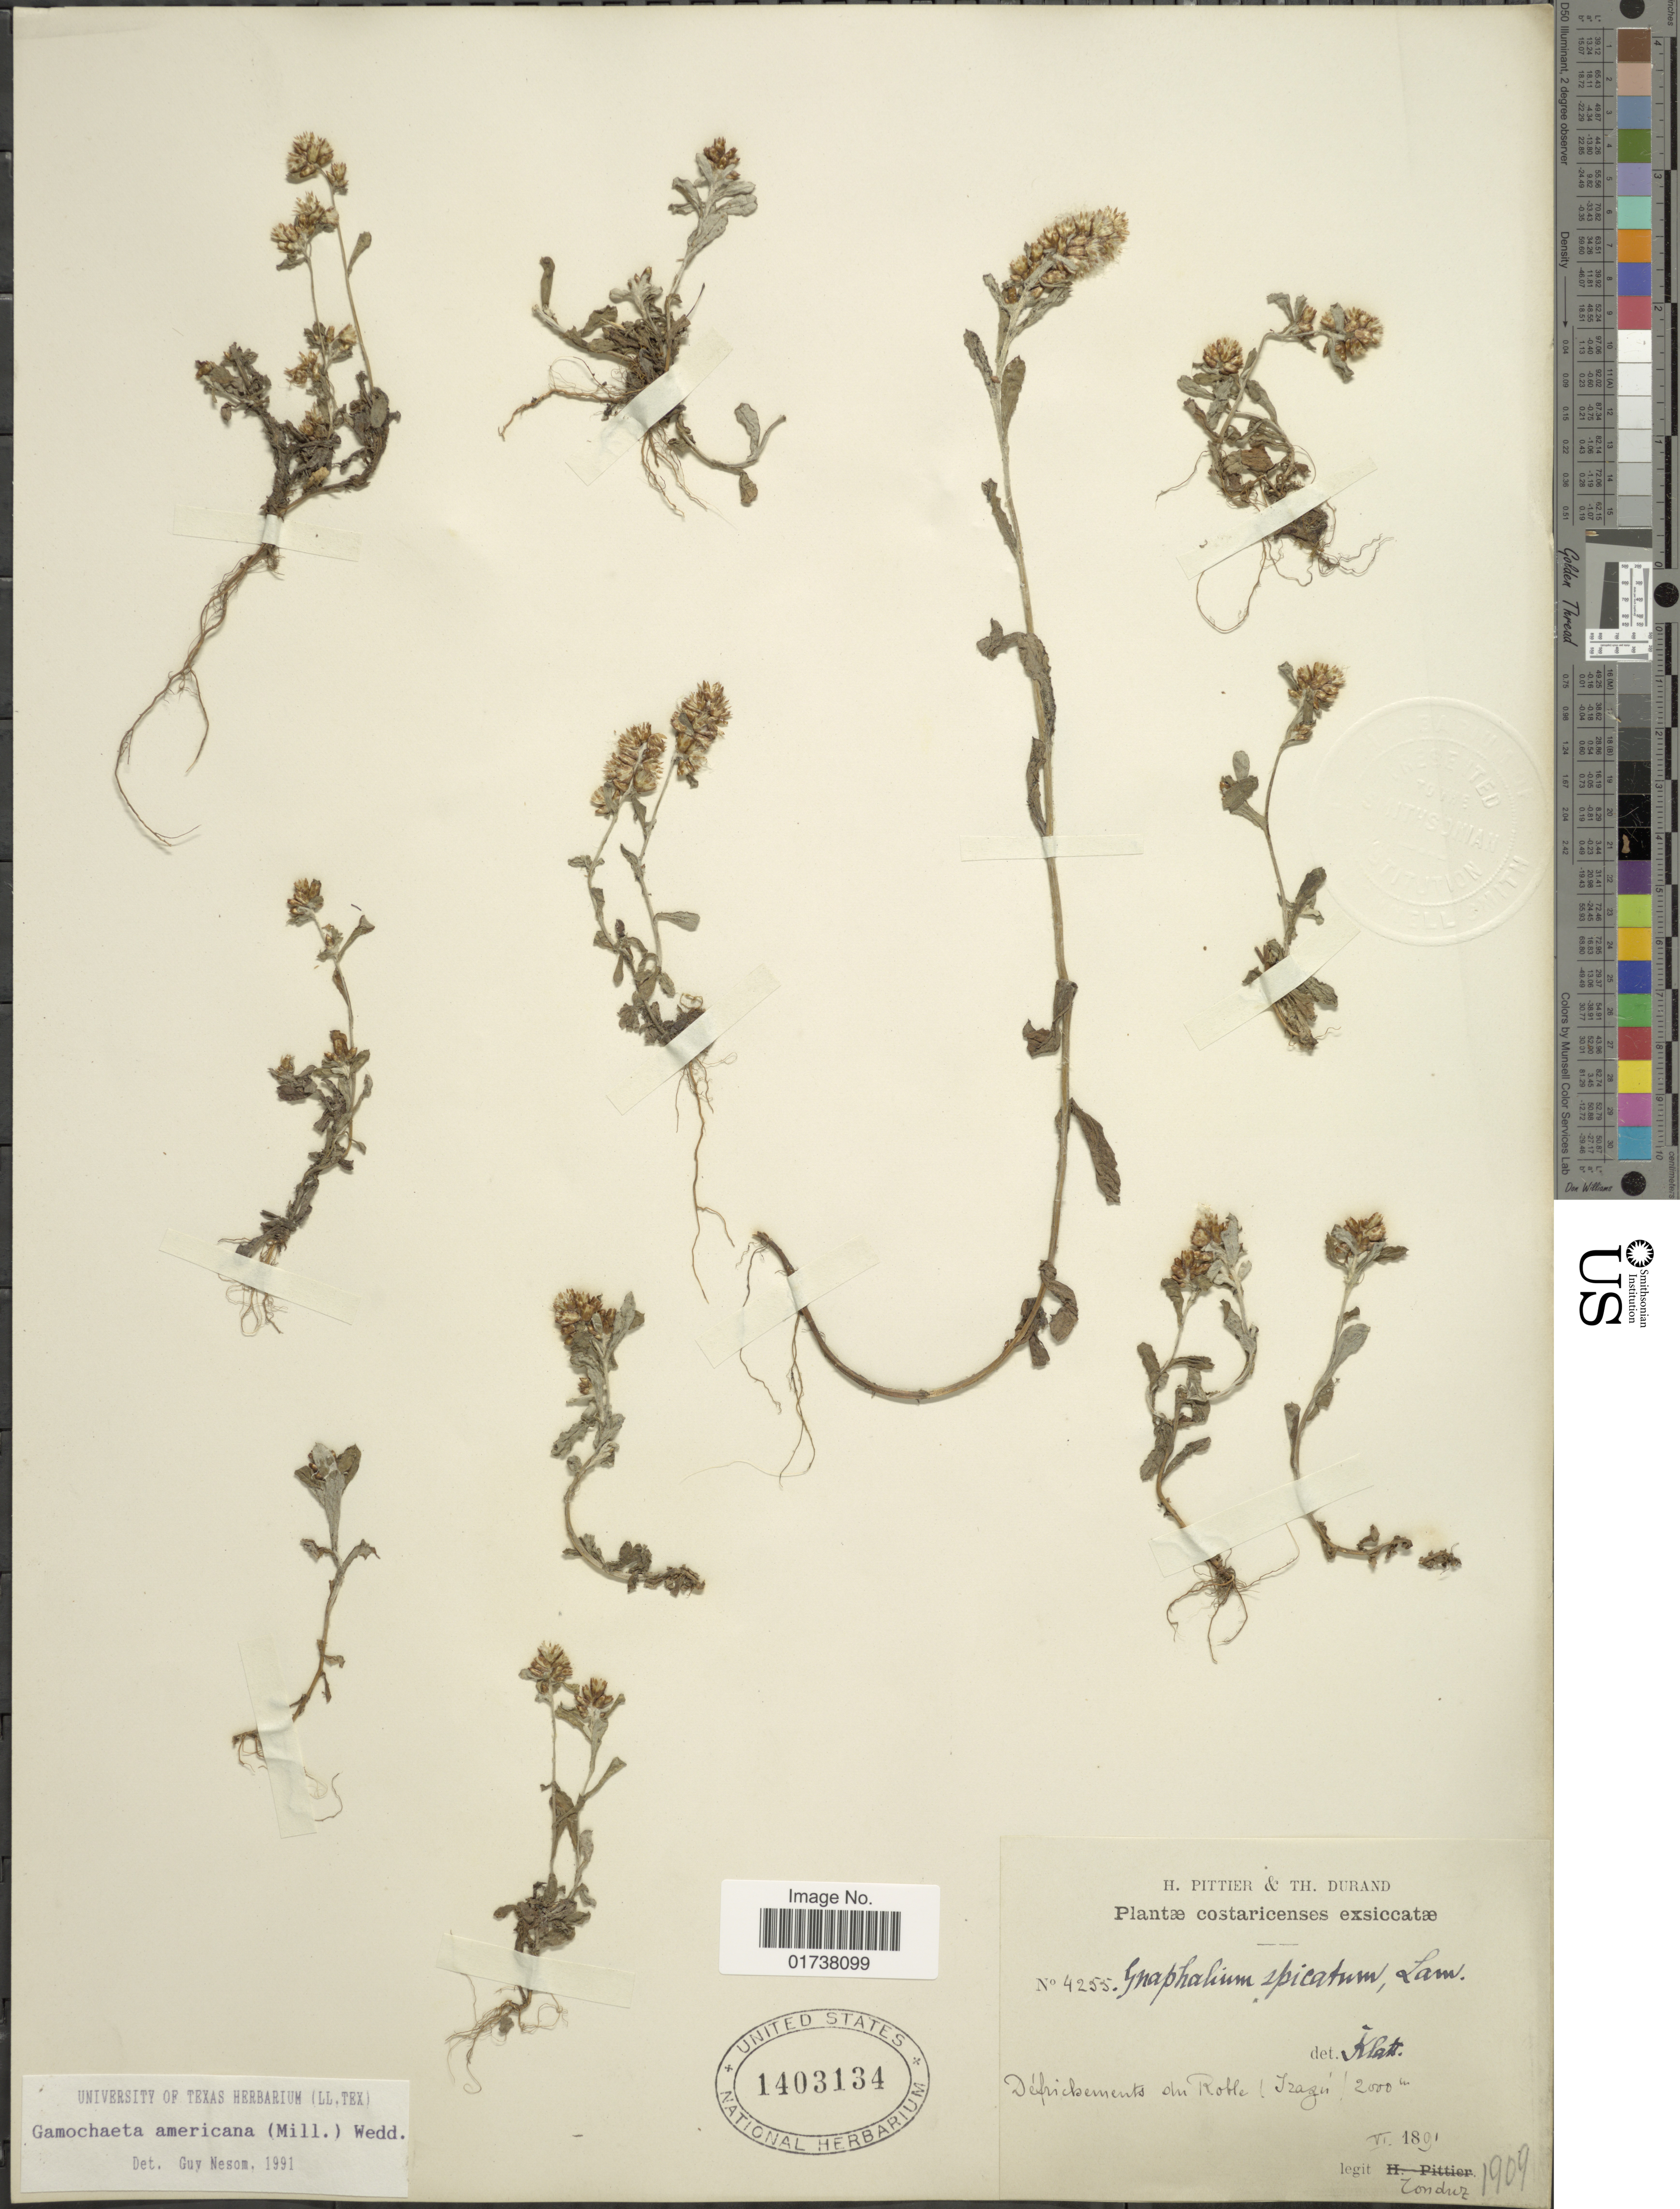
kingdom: Plantae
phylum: Tracheophyta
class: Magnoliopsida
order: Asterales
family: Asteraceae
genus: Gamochaeta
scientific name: Gamochaeta americana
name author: (Mill.) Wedd.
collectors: A. Tonduz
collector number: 1909?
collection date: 1891-06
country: Costa Rica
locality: Roble, Irazu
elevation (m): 2000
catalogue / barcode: US 1403134